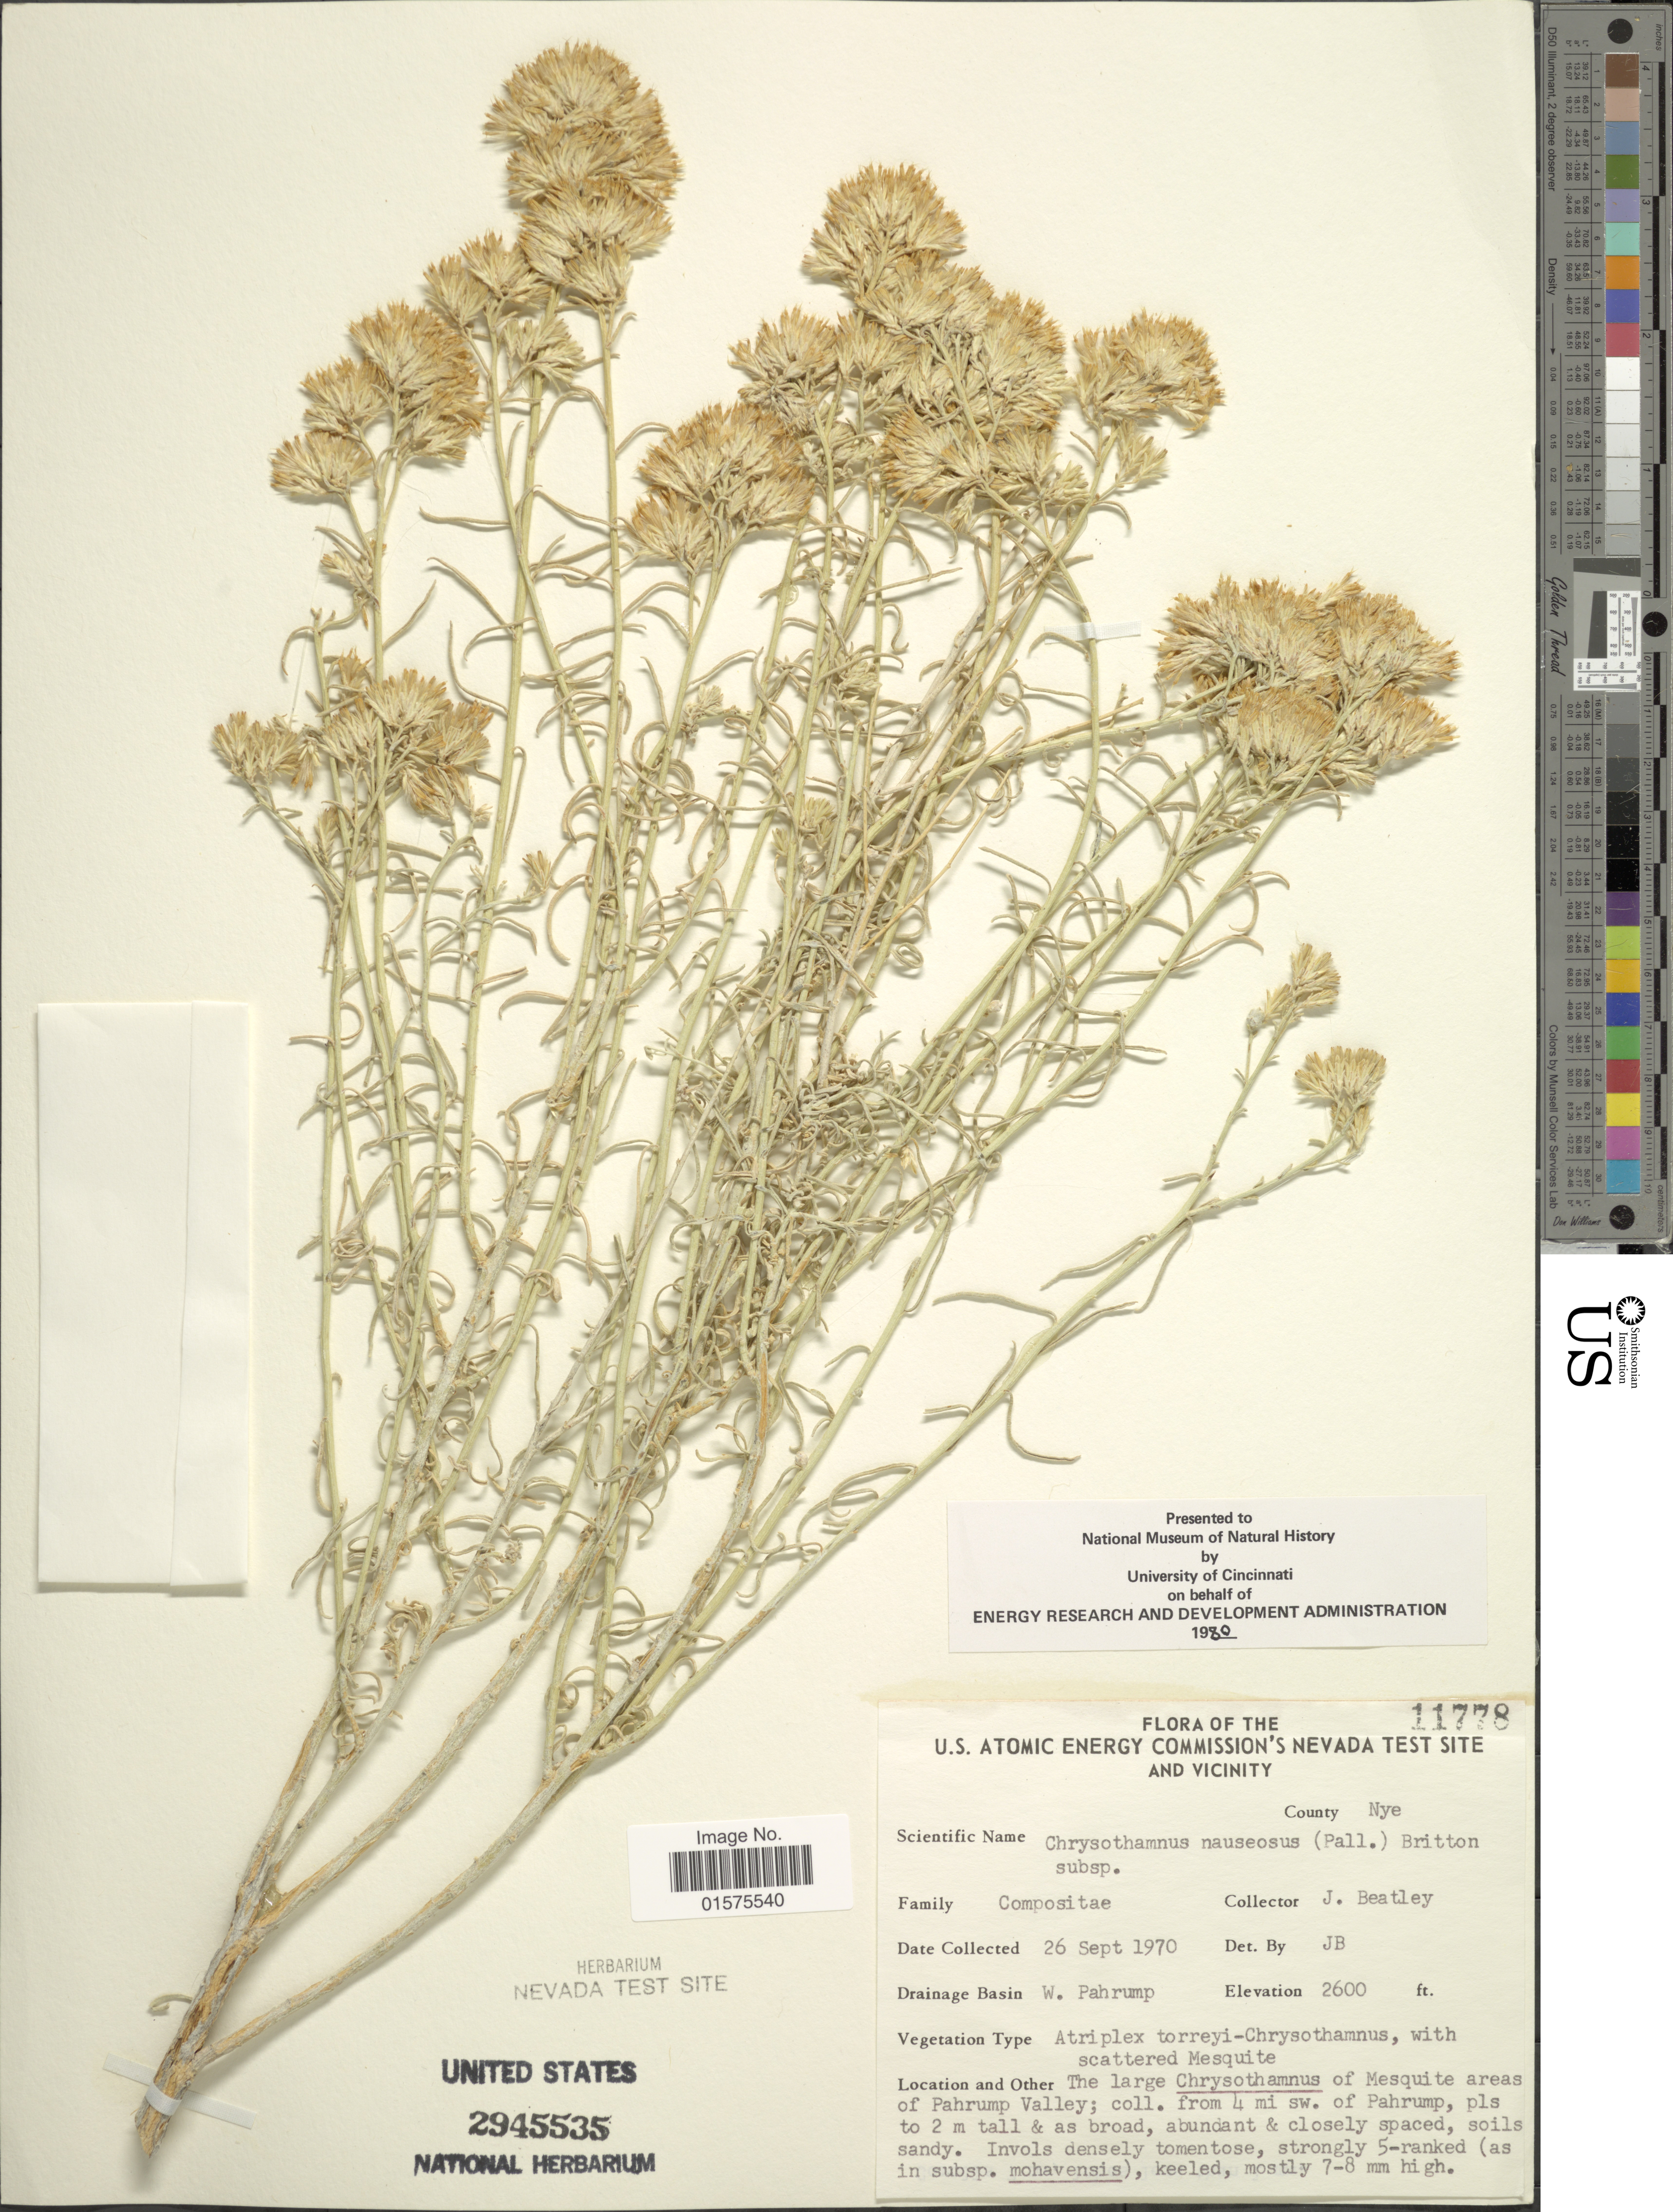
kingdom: Plantae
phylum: Tracheophyta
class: Magnoliopsida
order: Asterales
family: Asteraceae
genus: Ericameria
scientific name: Ericameria nauseosa var. hololeuca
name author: (A. Gray) G.L. Nesom & G.I. Baird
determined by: Urbatsch, Lowell E., Curator (LSU), Louisiana State University (UNITED STATES)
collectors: J. C. Beatley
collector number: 11778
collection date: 1970-09-26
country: United States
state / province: Nevada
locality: U.S. Atomic Energy Commission's Nevada Test Site and vicinity. County Nye. Drainage Basin W. Pahrump. Pahrump Valley. 4 mi sw. of Pahrump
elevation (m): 792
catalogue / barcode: US 2945535